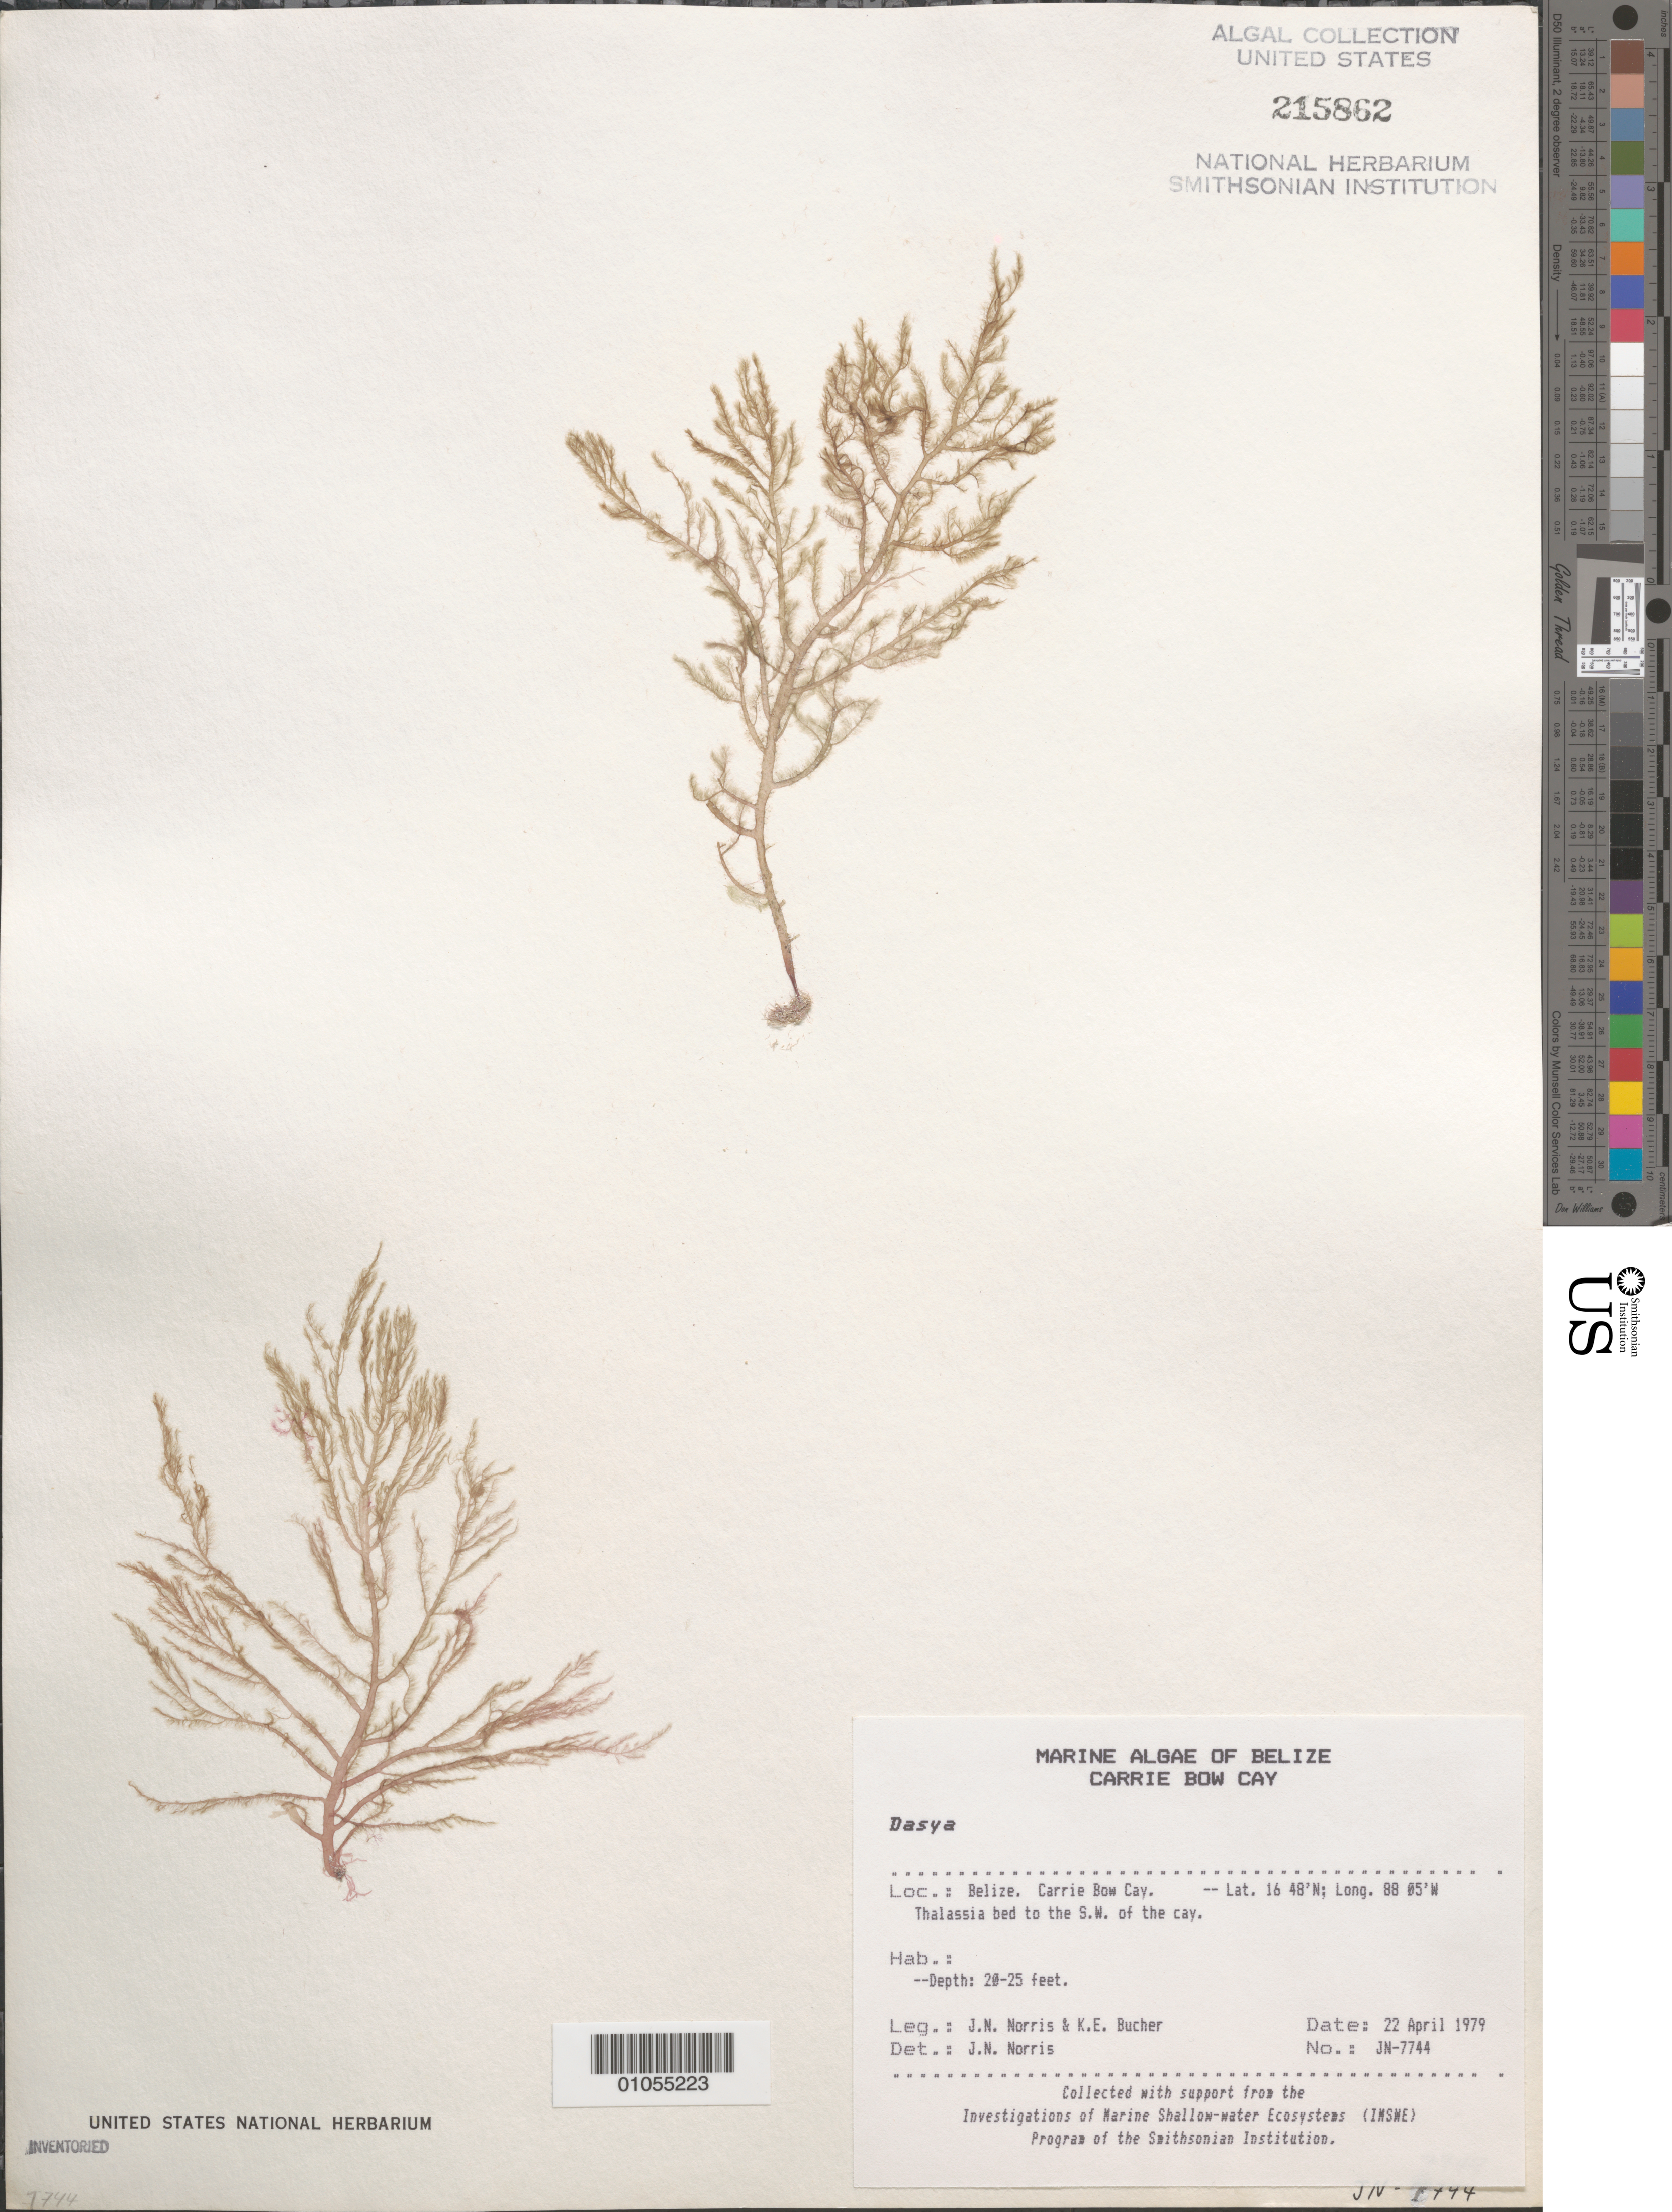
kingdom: Plantae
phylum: Rhodophyta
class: Florideophyceae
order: Ceramiales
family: Dasyaceae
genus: Dasya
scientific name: Dasya sp.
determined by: Norris, James N.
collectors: J. N. Norris & K. E. Bucher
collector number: JN-7744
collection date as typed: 22 Apr 1979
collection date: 1979-04-22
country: Belize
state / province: Stann Creek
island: Carrie Bow Cay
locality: Thalassia bed southwest of the cay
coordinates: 16 48'N, 88 05'W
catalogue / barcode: US 215862